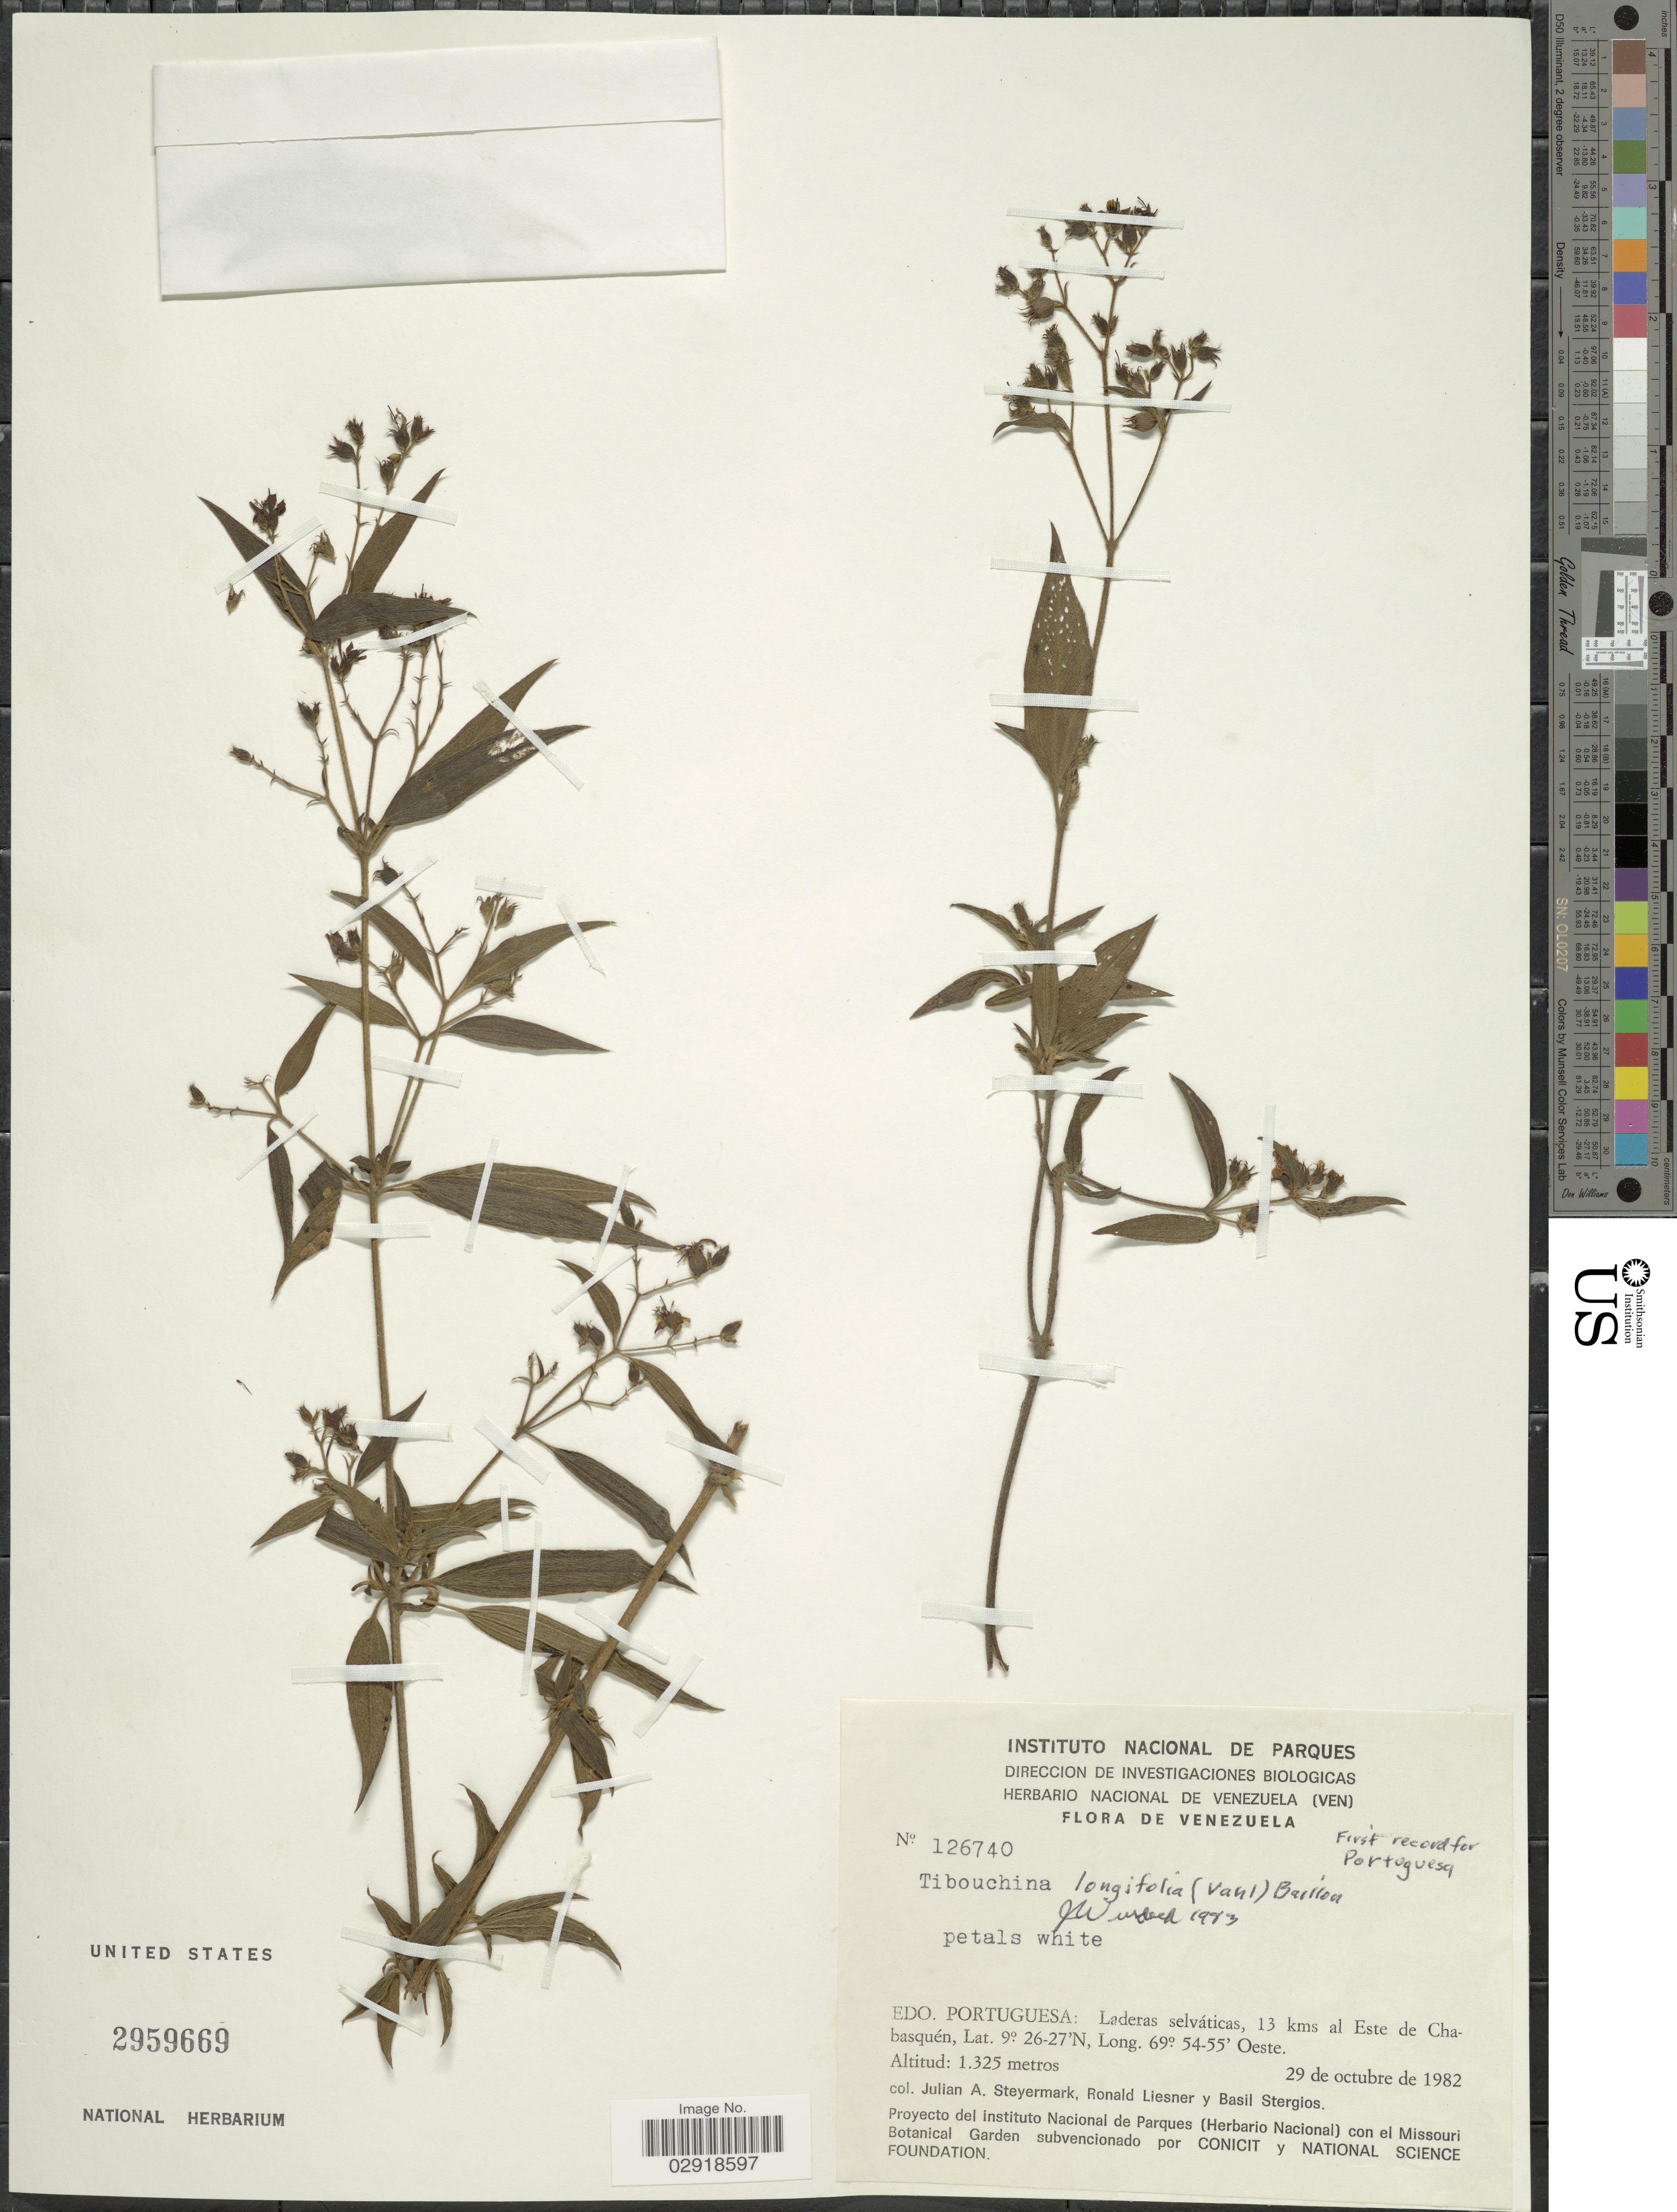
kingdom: Plantae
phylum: Tracheophyta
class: Magnoliopsida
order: Myrtales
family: Melastomataceae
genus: Chaetogastra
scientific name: Chaetogastra longifolia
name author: (Vahl) DC.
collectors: J. Steyermark, R. L. Liesner & B. G. Stergios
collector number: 126740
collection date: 1982-10-29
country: Venezuela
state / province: Portuguesa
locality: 13 km E of Chabasquen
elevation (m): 1325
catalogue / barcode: US 2959669